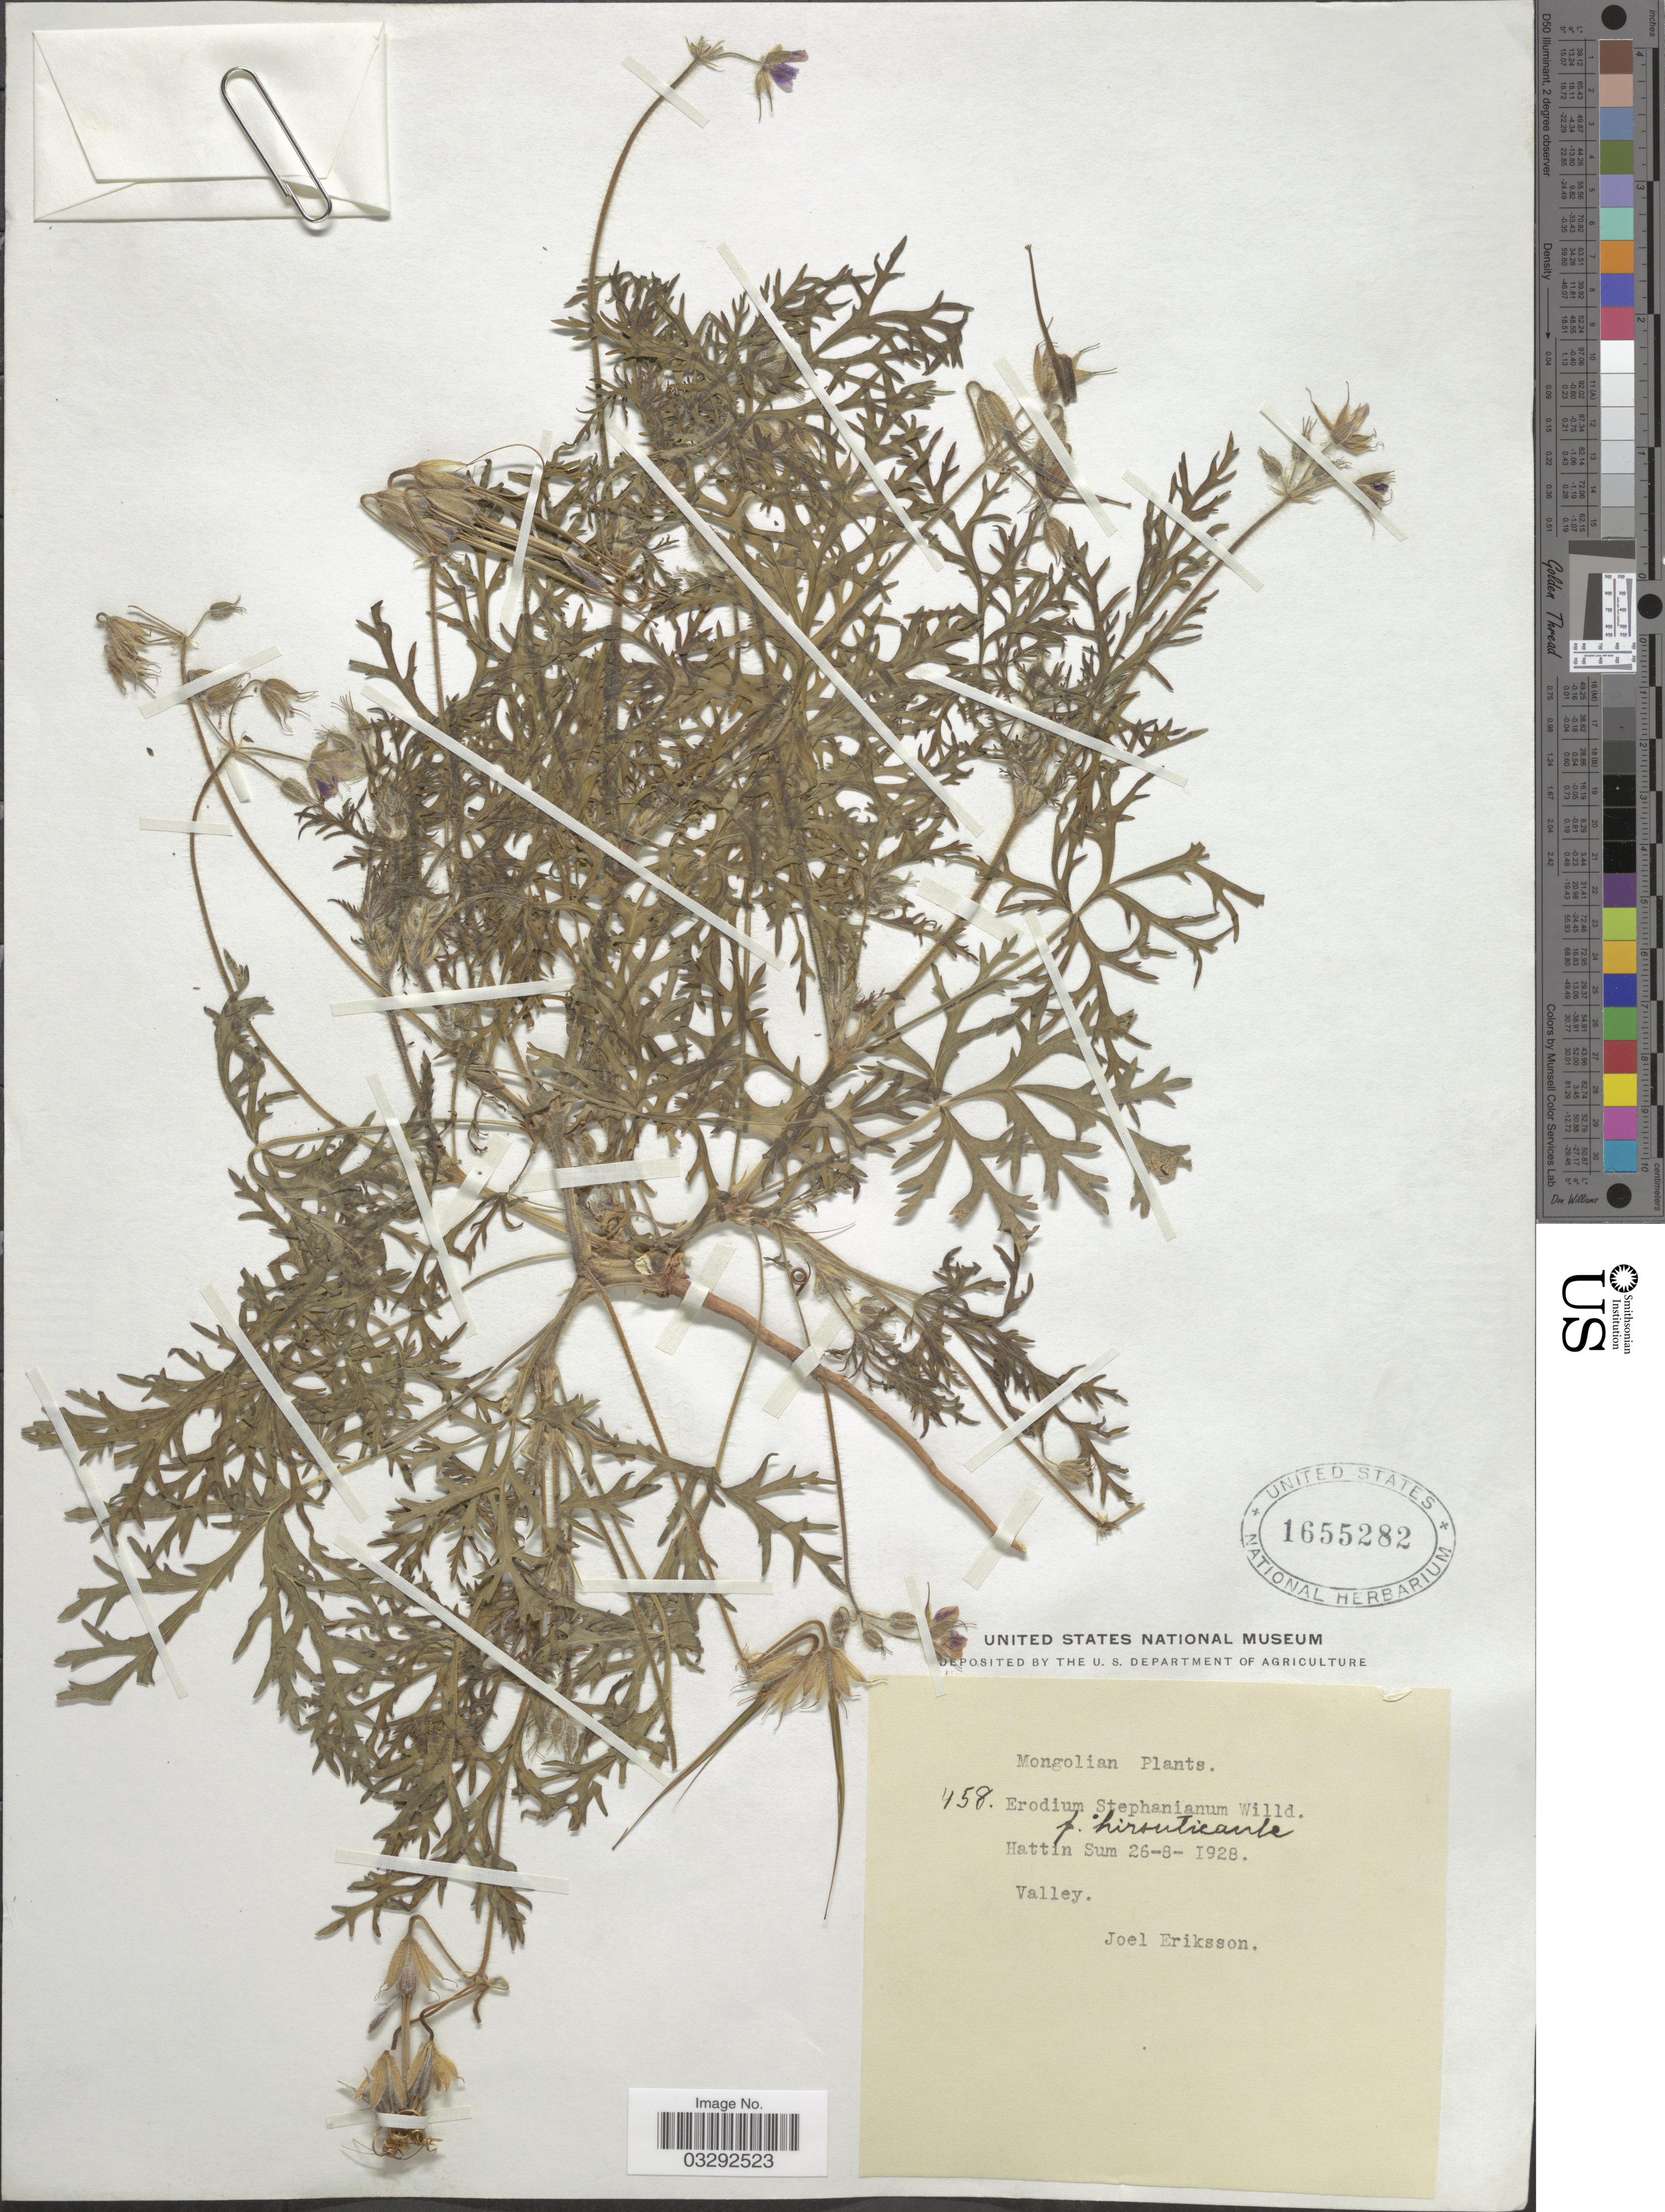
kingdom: Plantae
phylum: Tracheophyta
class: Magnoliopsida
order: Geraniales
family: Geraniaceae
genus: Erodium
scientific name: Erodium stephanianum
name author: Willd.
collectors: J. Eriksson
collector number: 458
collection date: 1928-08-26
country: Mongolia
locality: Mongolian. Hattin Sum.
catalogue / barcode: US 1655282